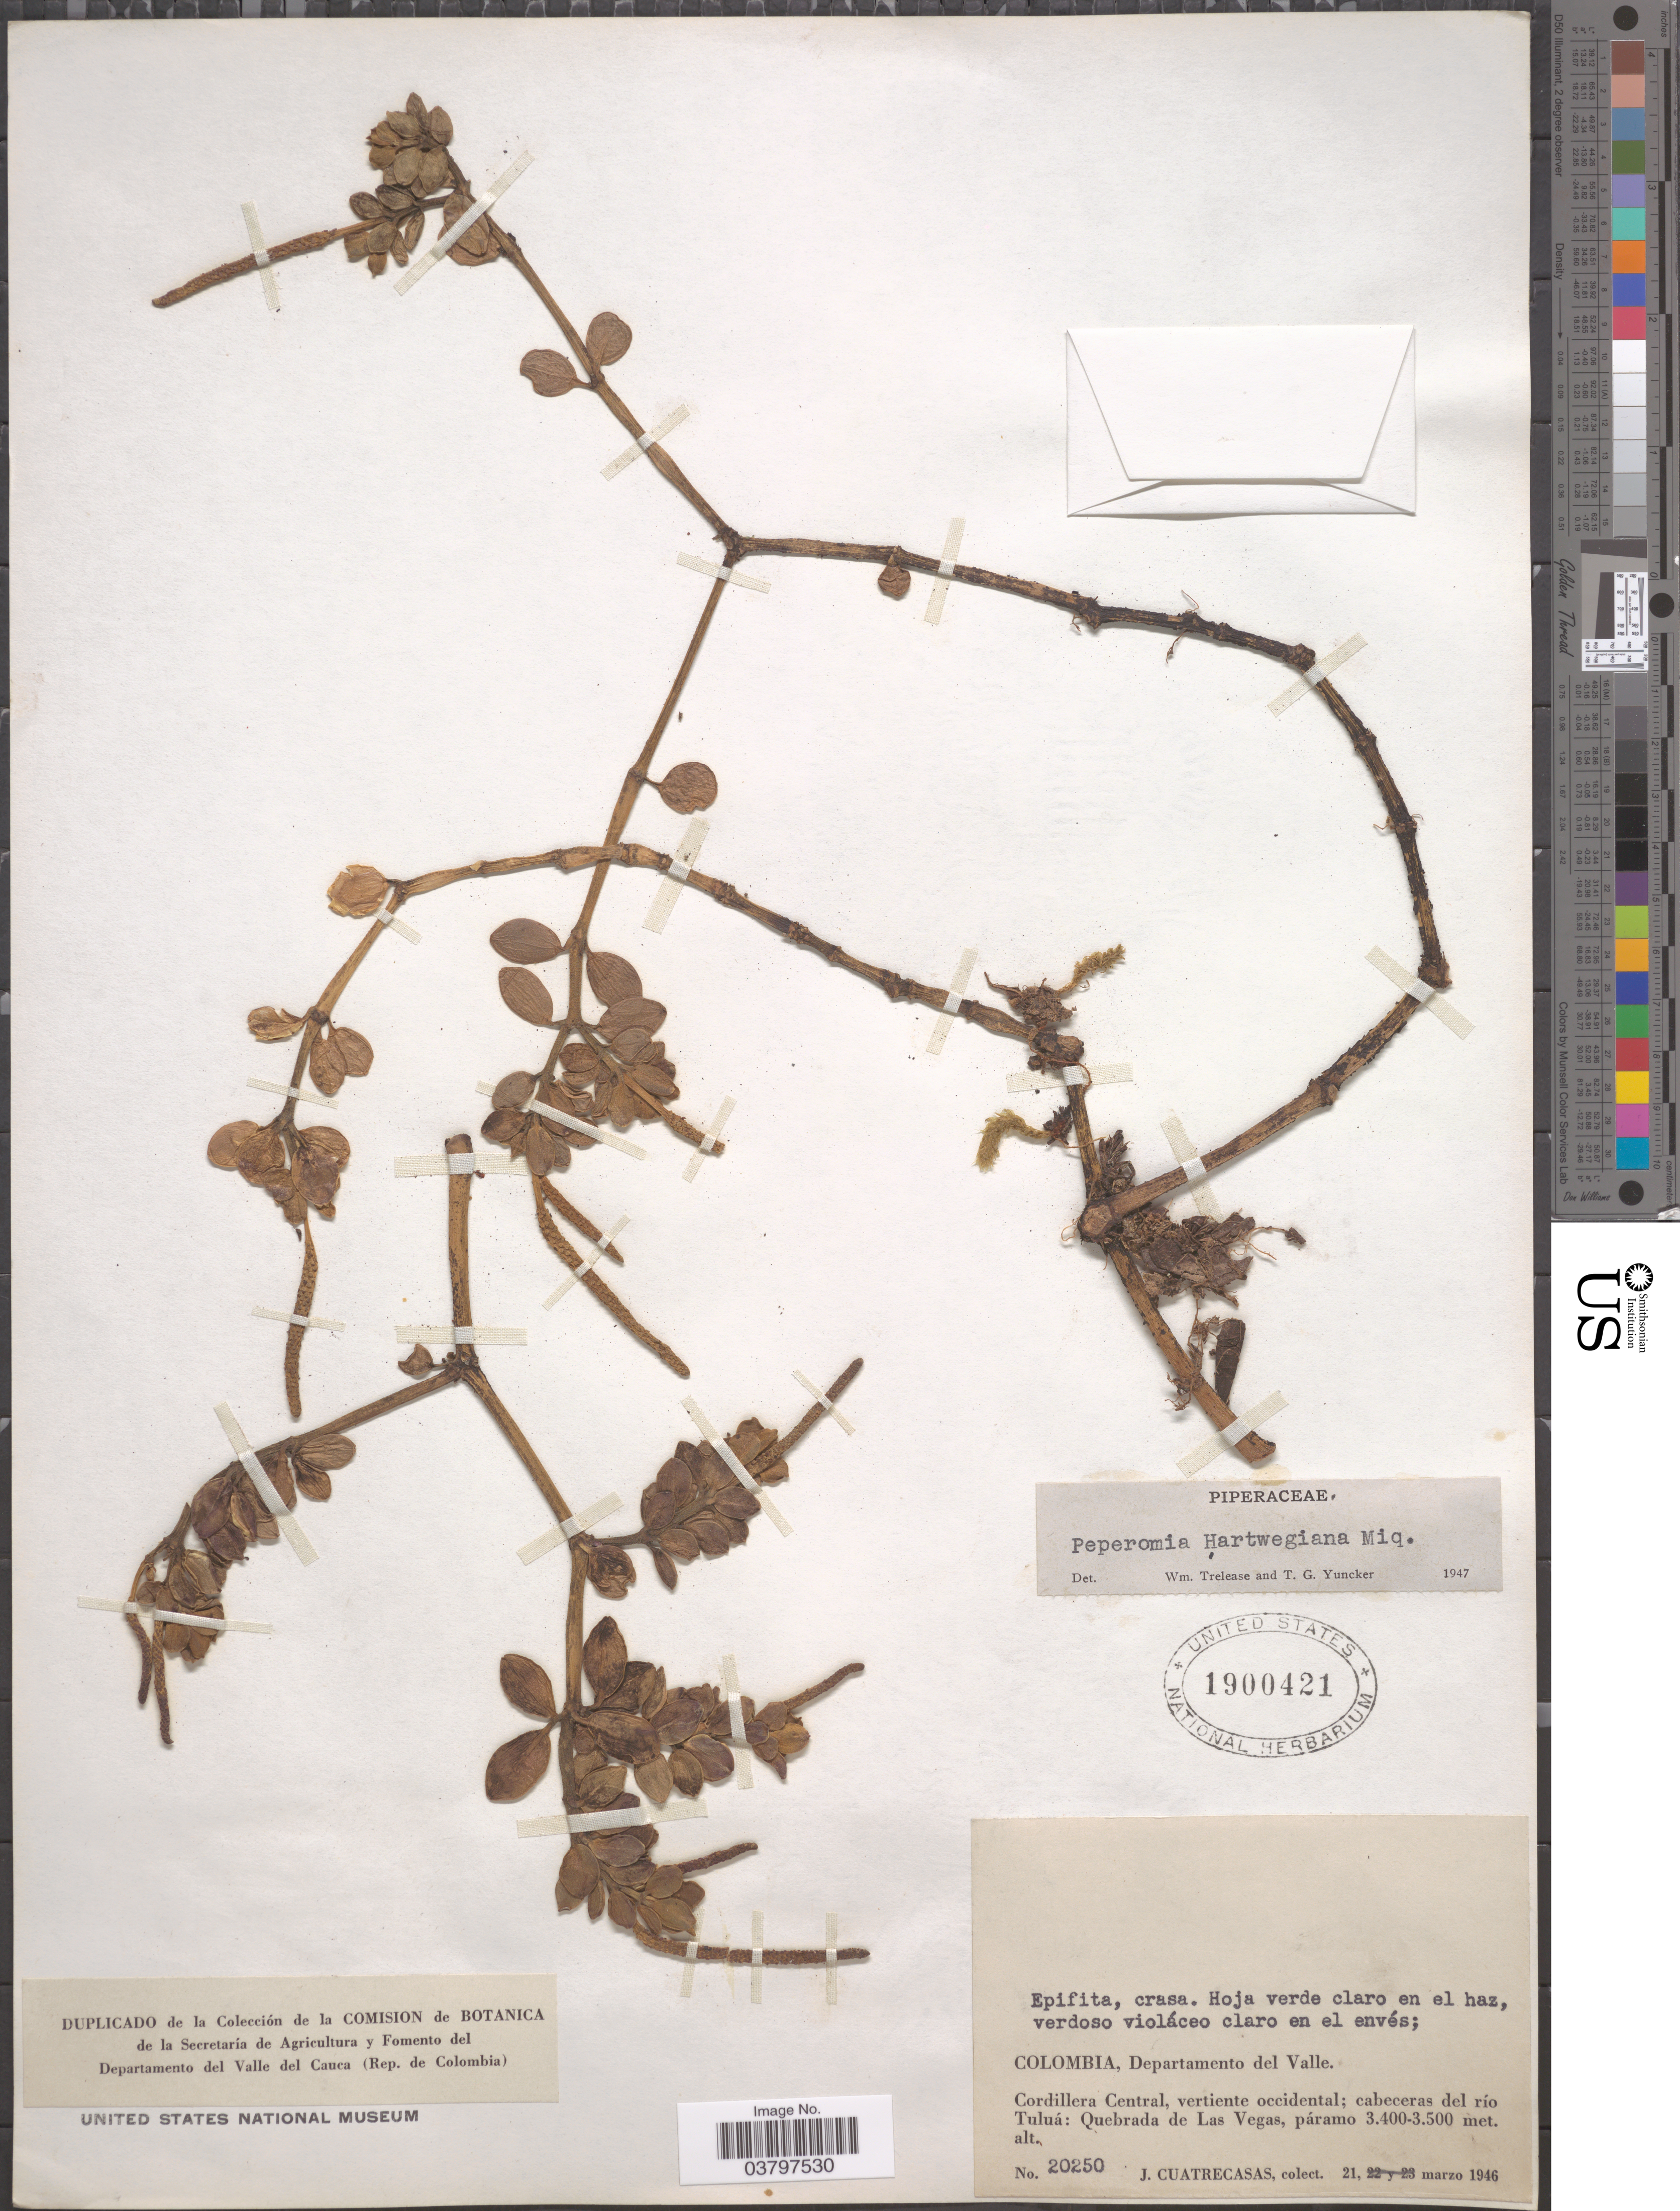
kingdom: Plantae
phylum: Tracheophyta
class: Magnoliopsida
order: Piperales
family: Piperaceae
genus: Peperomia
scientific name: Peperomia hartwegiana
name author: Miq.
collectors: J. Cuatrecasas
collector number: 20250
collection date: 1946-03-21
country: Colombia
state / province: Valle del Cauca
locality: Departamento del Valle. Cordillera Central, vertiente occidental; cabeceras del río Tuluá: Quebrada de Las Vegas, páramo.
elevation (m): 3400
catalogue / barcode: US 1900421